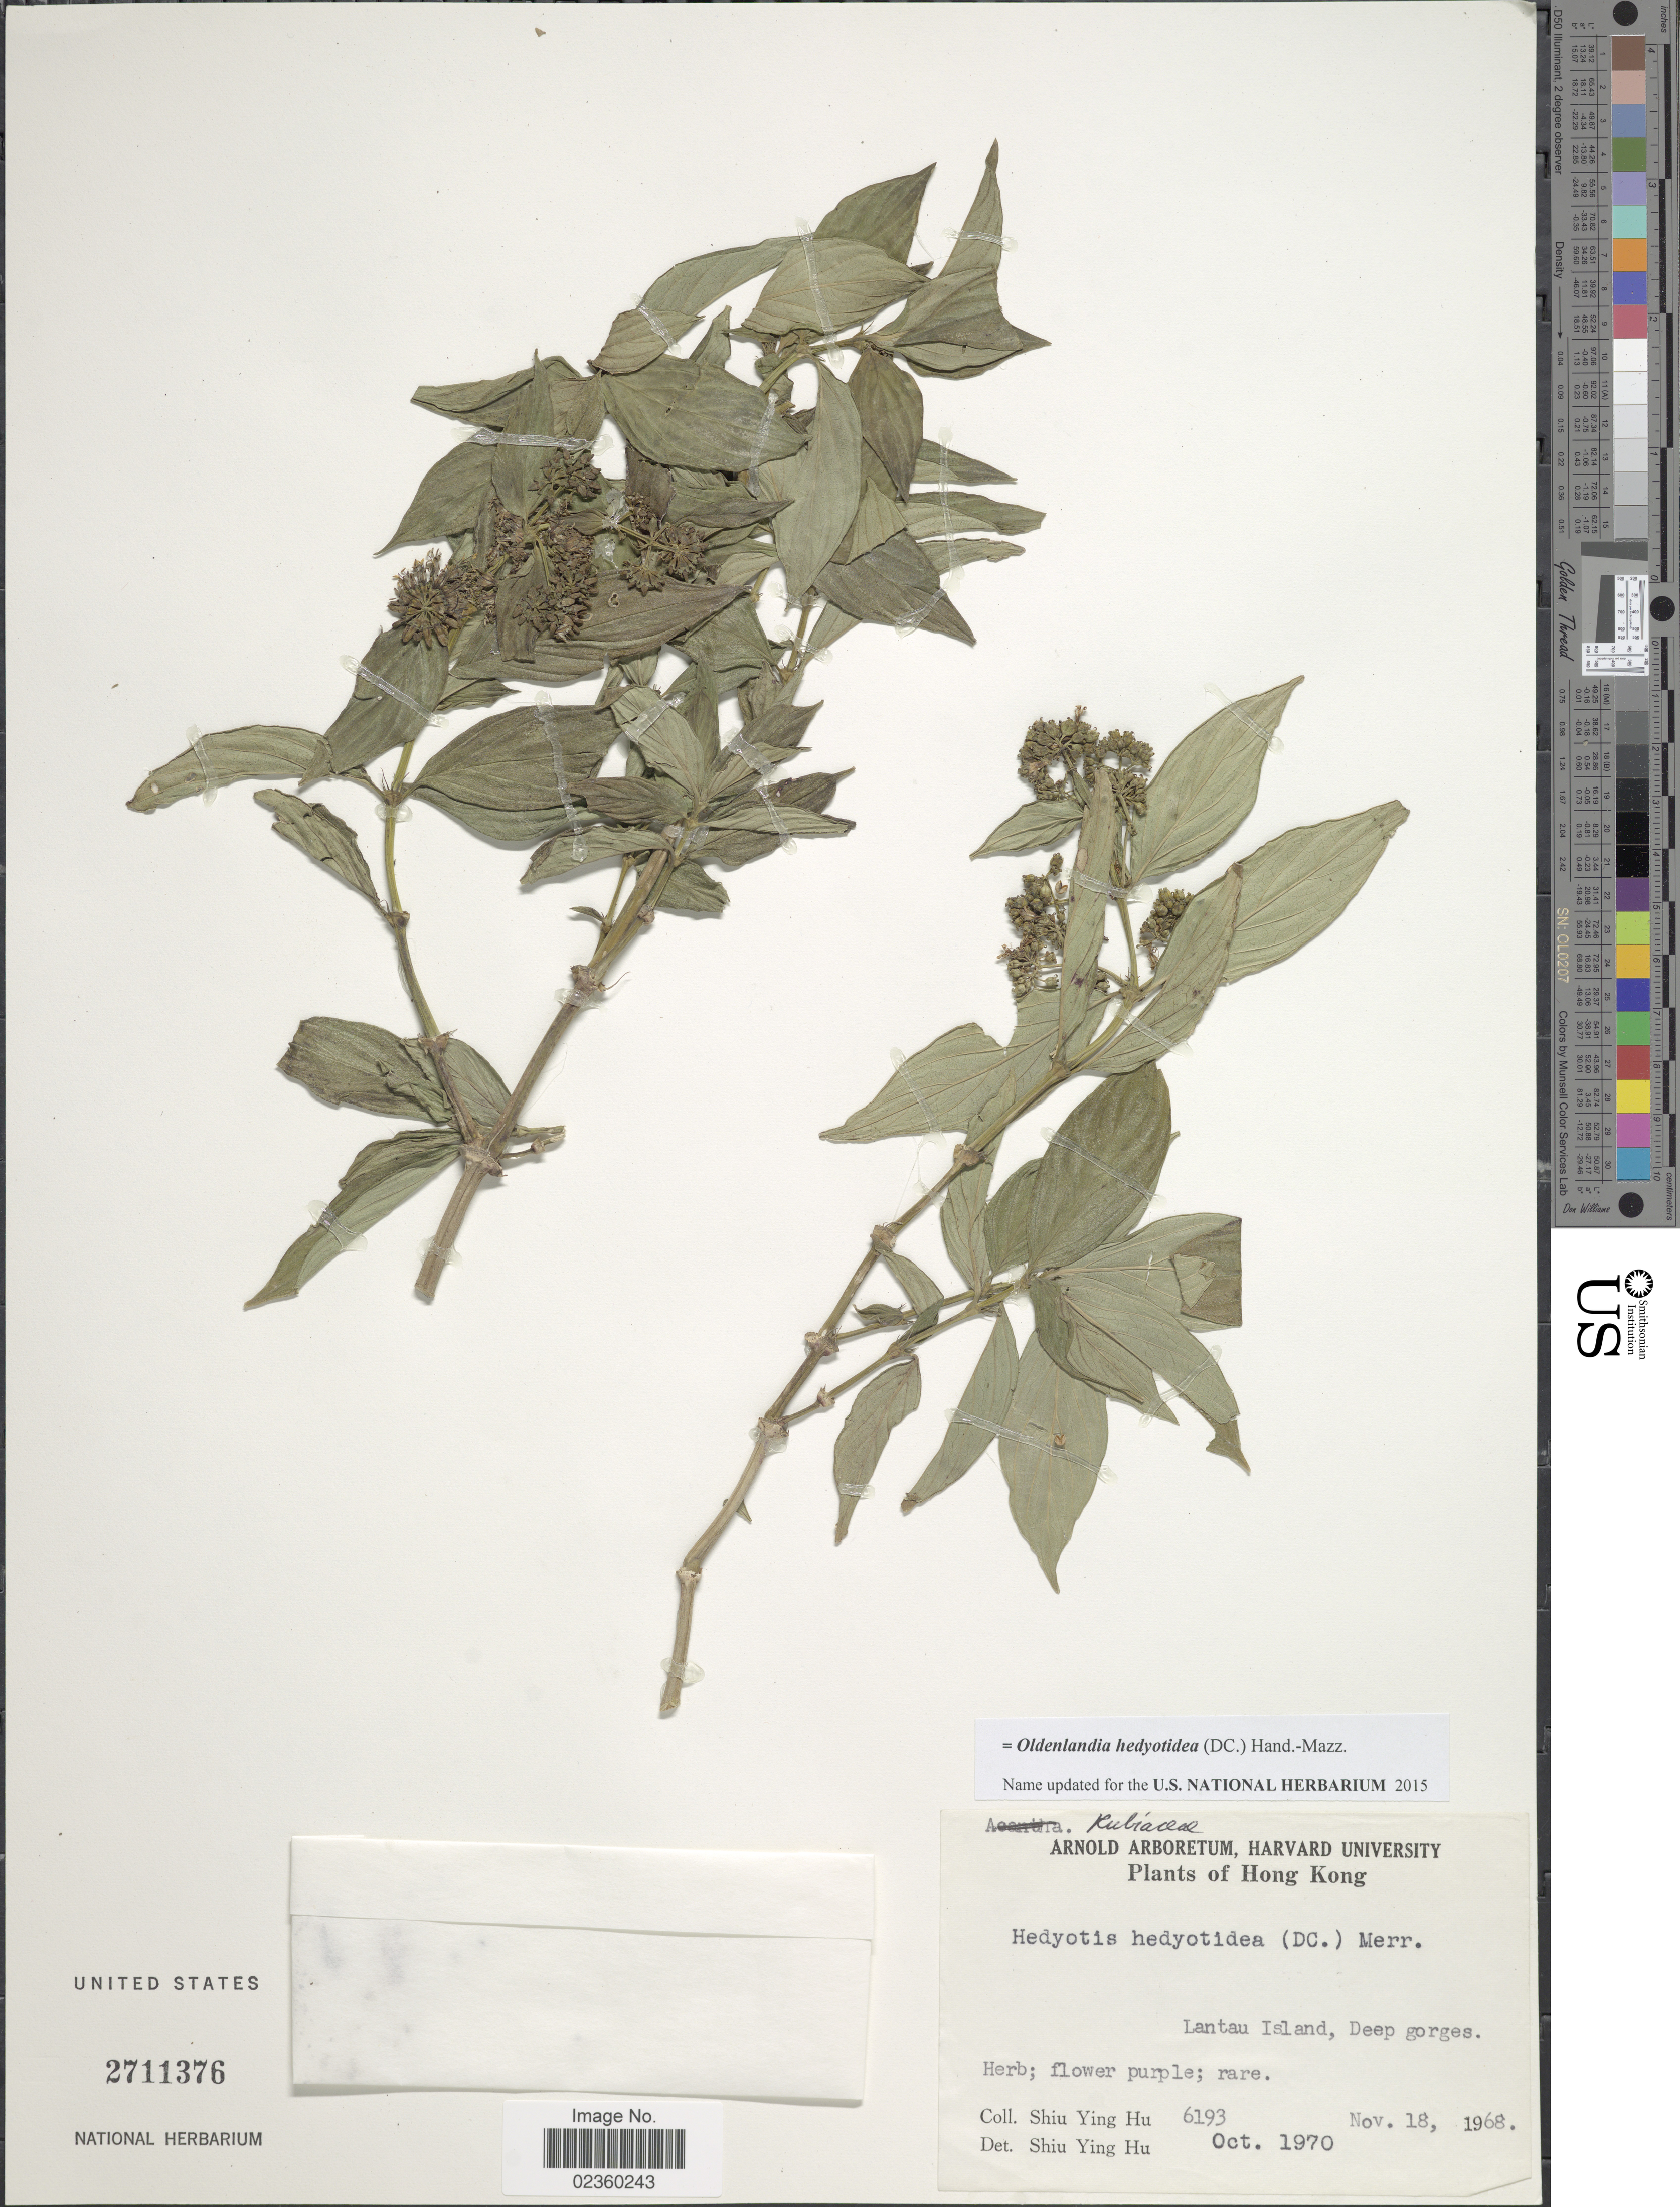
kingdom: Plantae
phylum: Tracheophyta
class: Magnoliopsida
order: Gentianales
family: Rubiaceae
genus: Dimetia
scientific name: Dimetia hedyotidea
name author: (DC.) T.C. Hsu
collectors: S. Y. Hu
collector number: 6193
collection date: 1968-11-18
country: China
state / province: Hong Kong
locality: Lantau Island, Deep gorges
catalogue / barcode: US 2711376